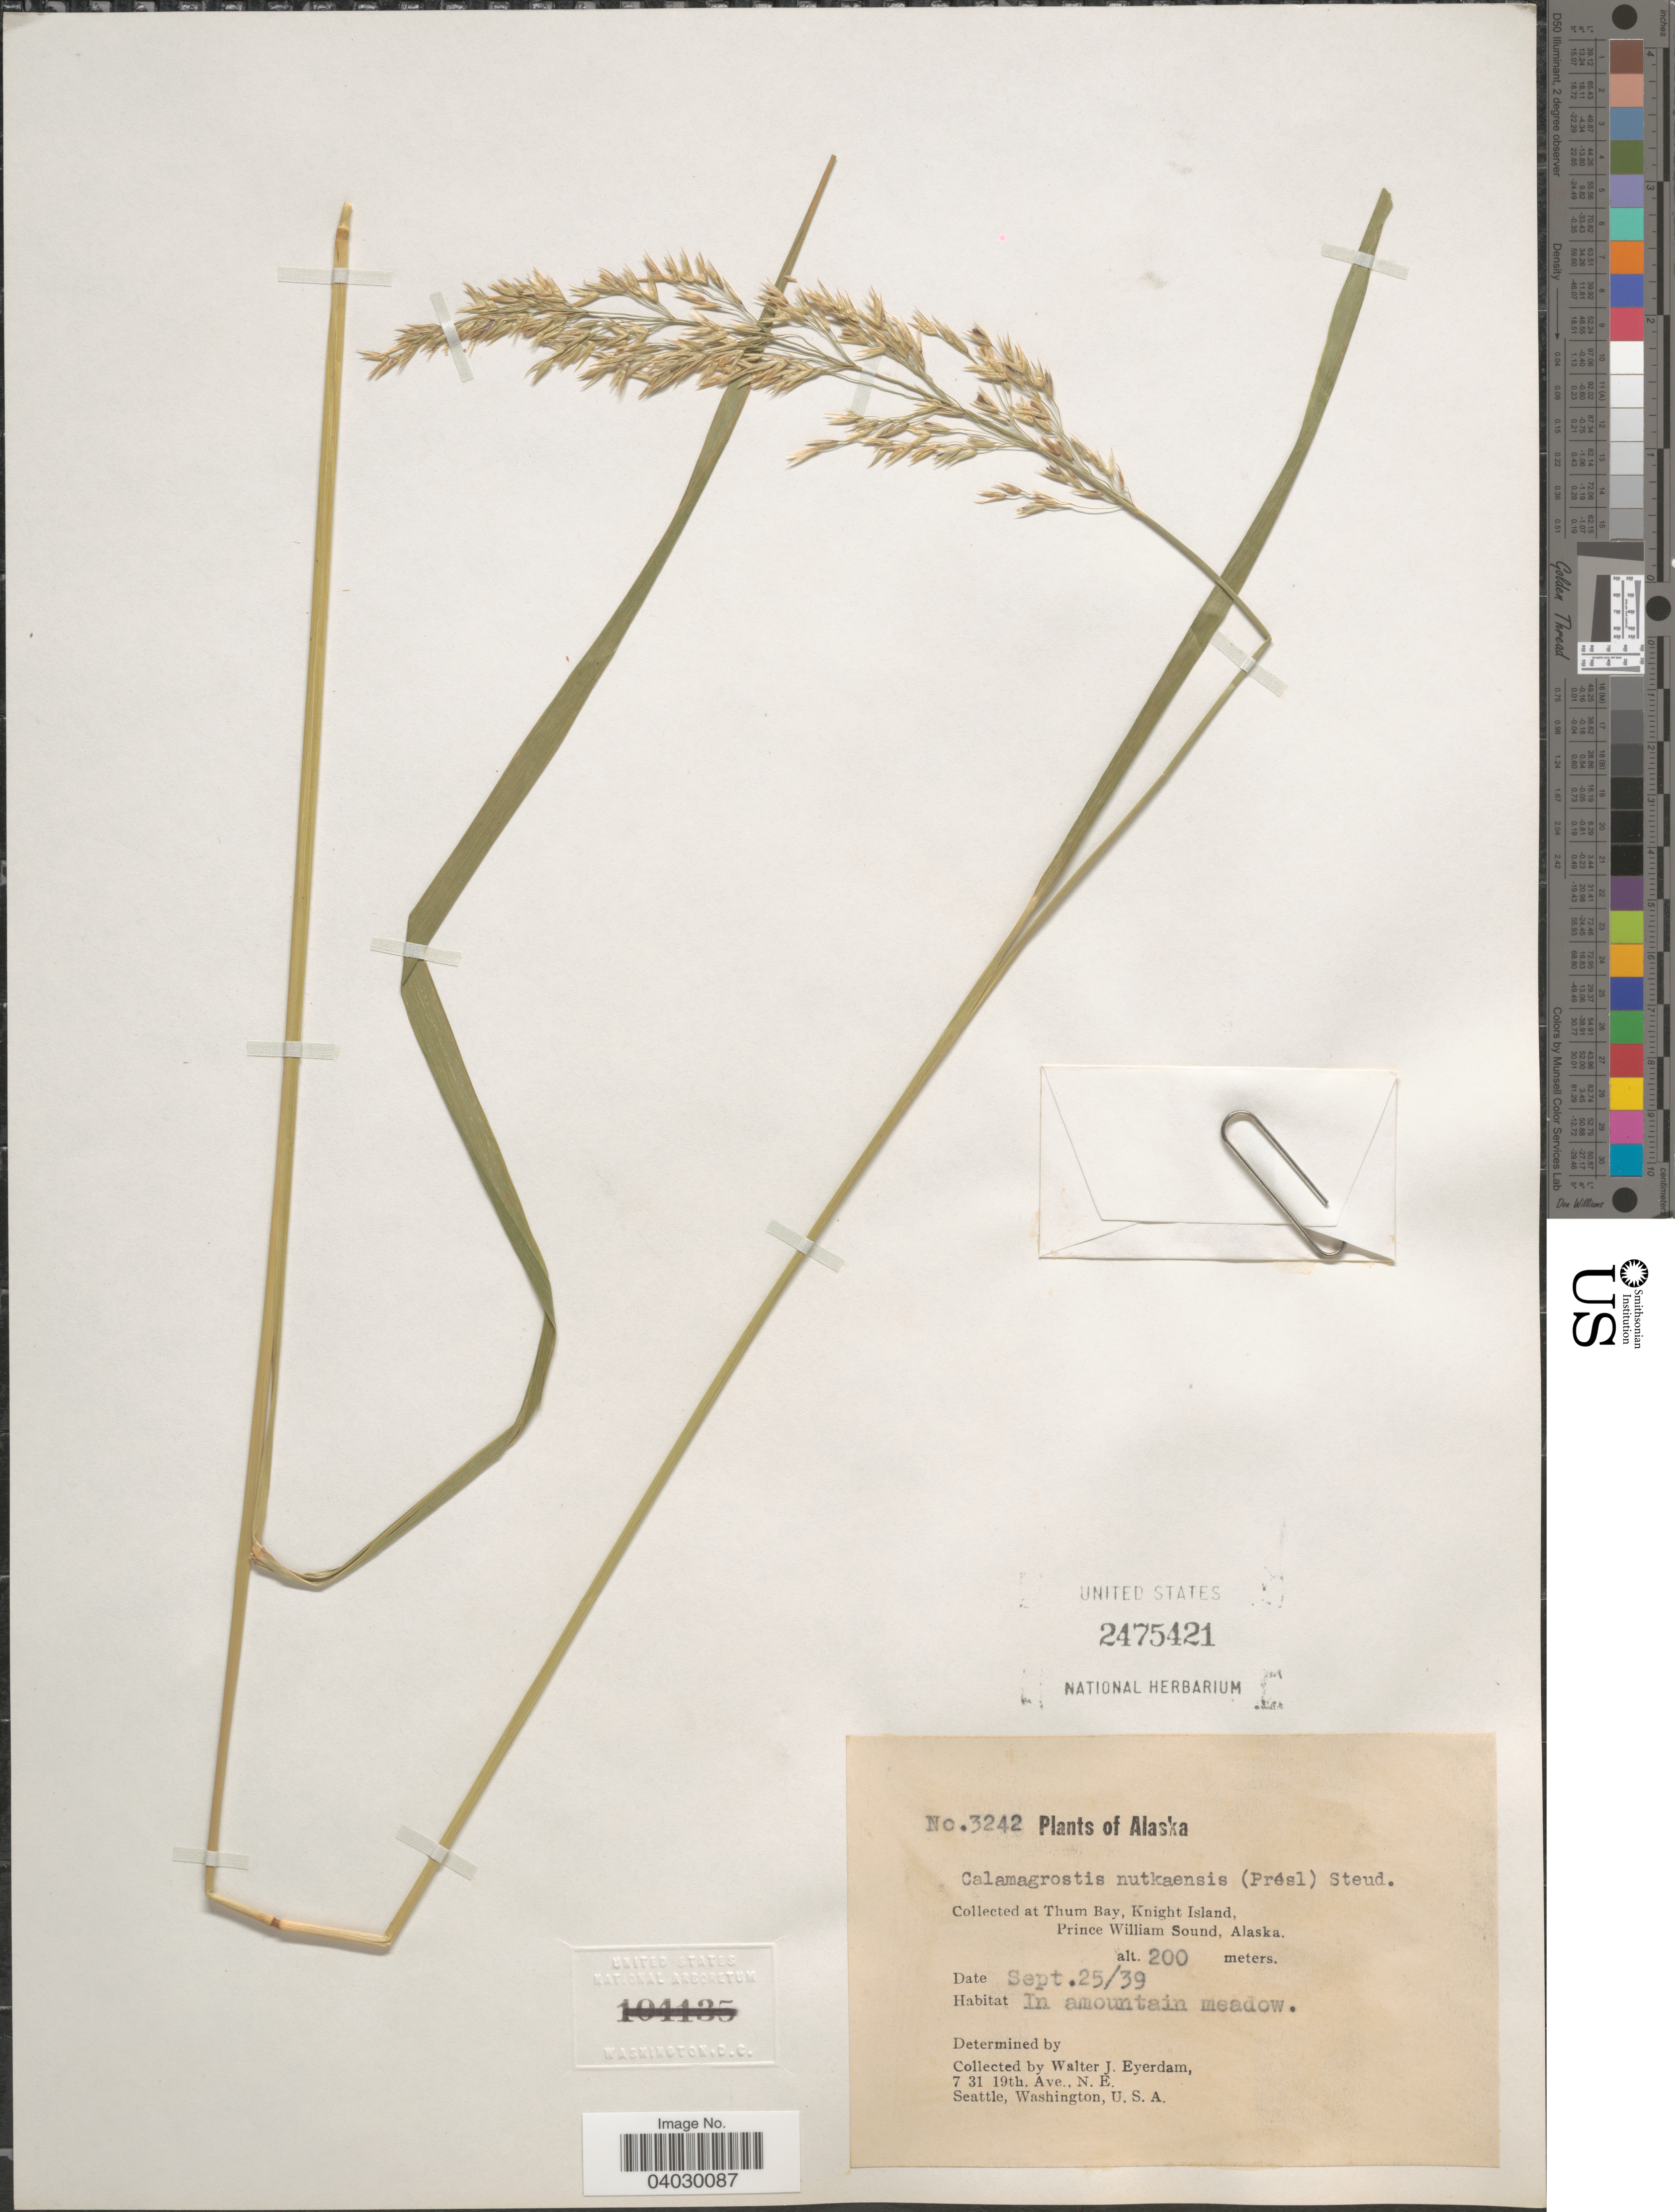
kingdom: Plantae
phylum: Tracheophyta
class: Liliopsida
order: Poales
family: Poaceae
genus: Calamagrostis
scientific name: Calamagrostis nutkaensis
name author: (J. Presl) Steud.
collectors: W. J. Eyerdam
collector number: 3242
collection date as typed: Transcribed d/m/y: 25/9/39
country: United States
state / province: Alaska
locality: At Thum Bay, Knight Island, Prince William Sound.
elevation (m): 200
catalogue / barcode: US 2475421